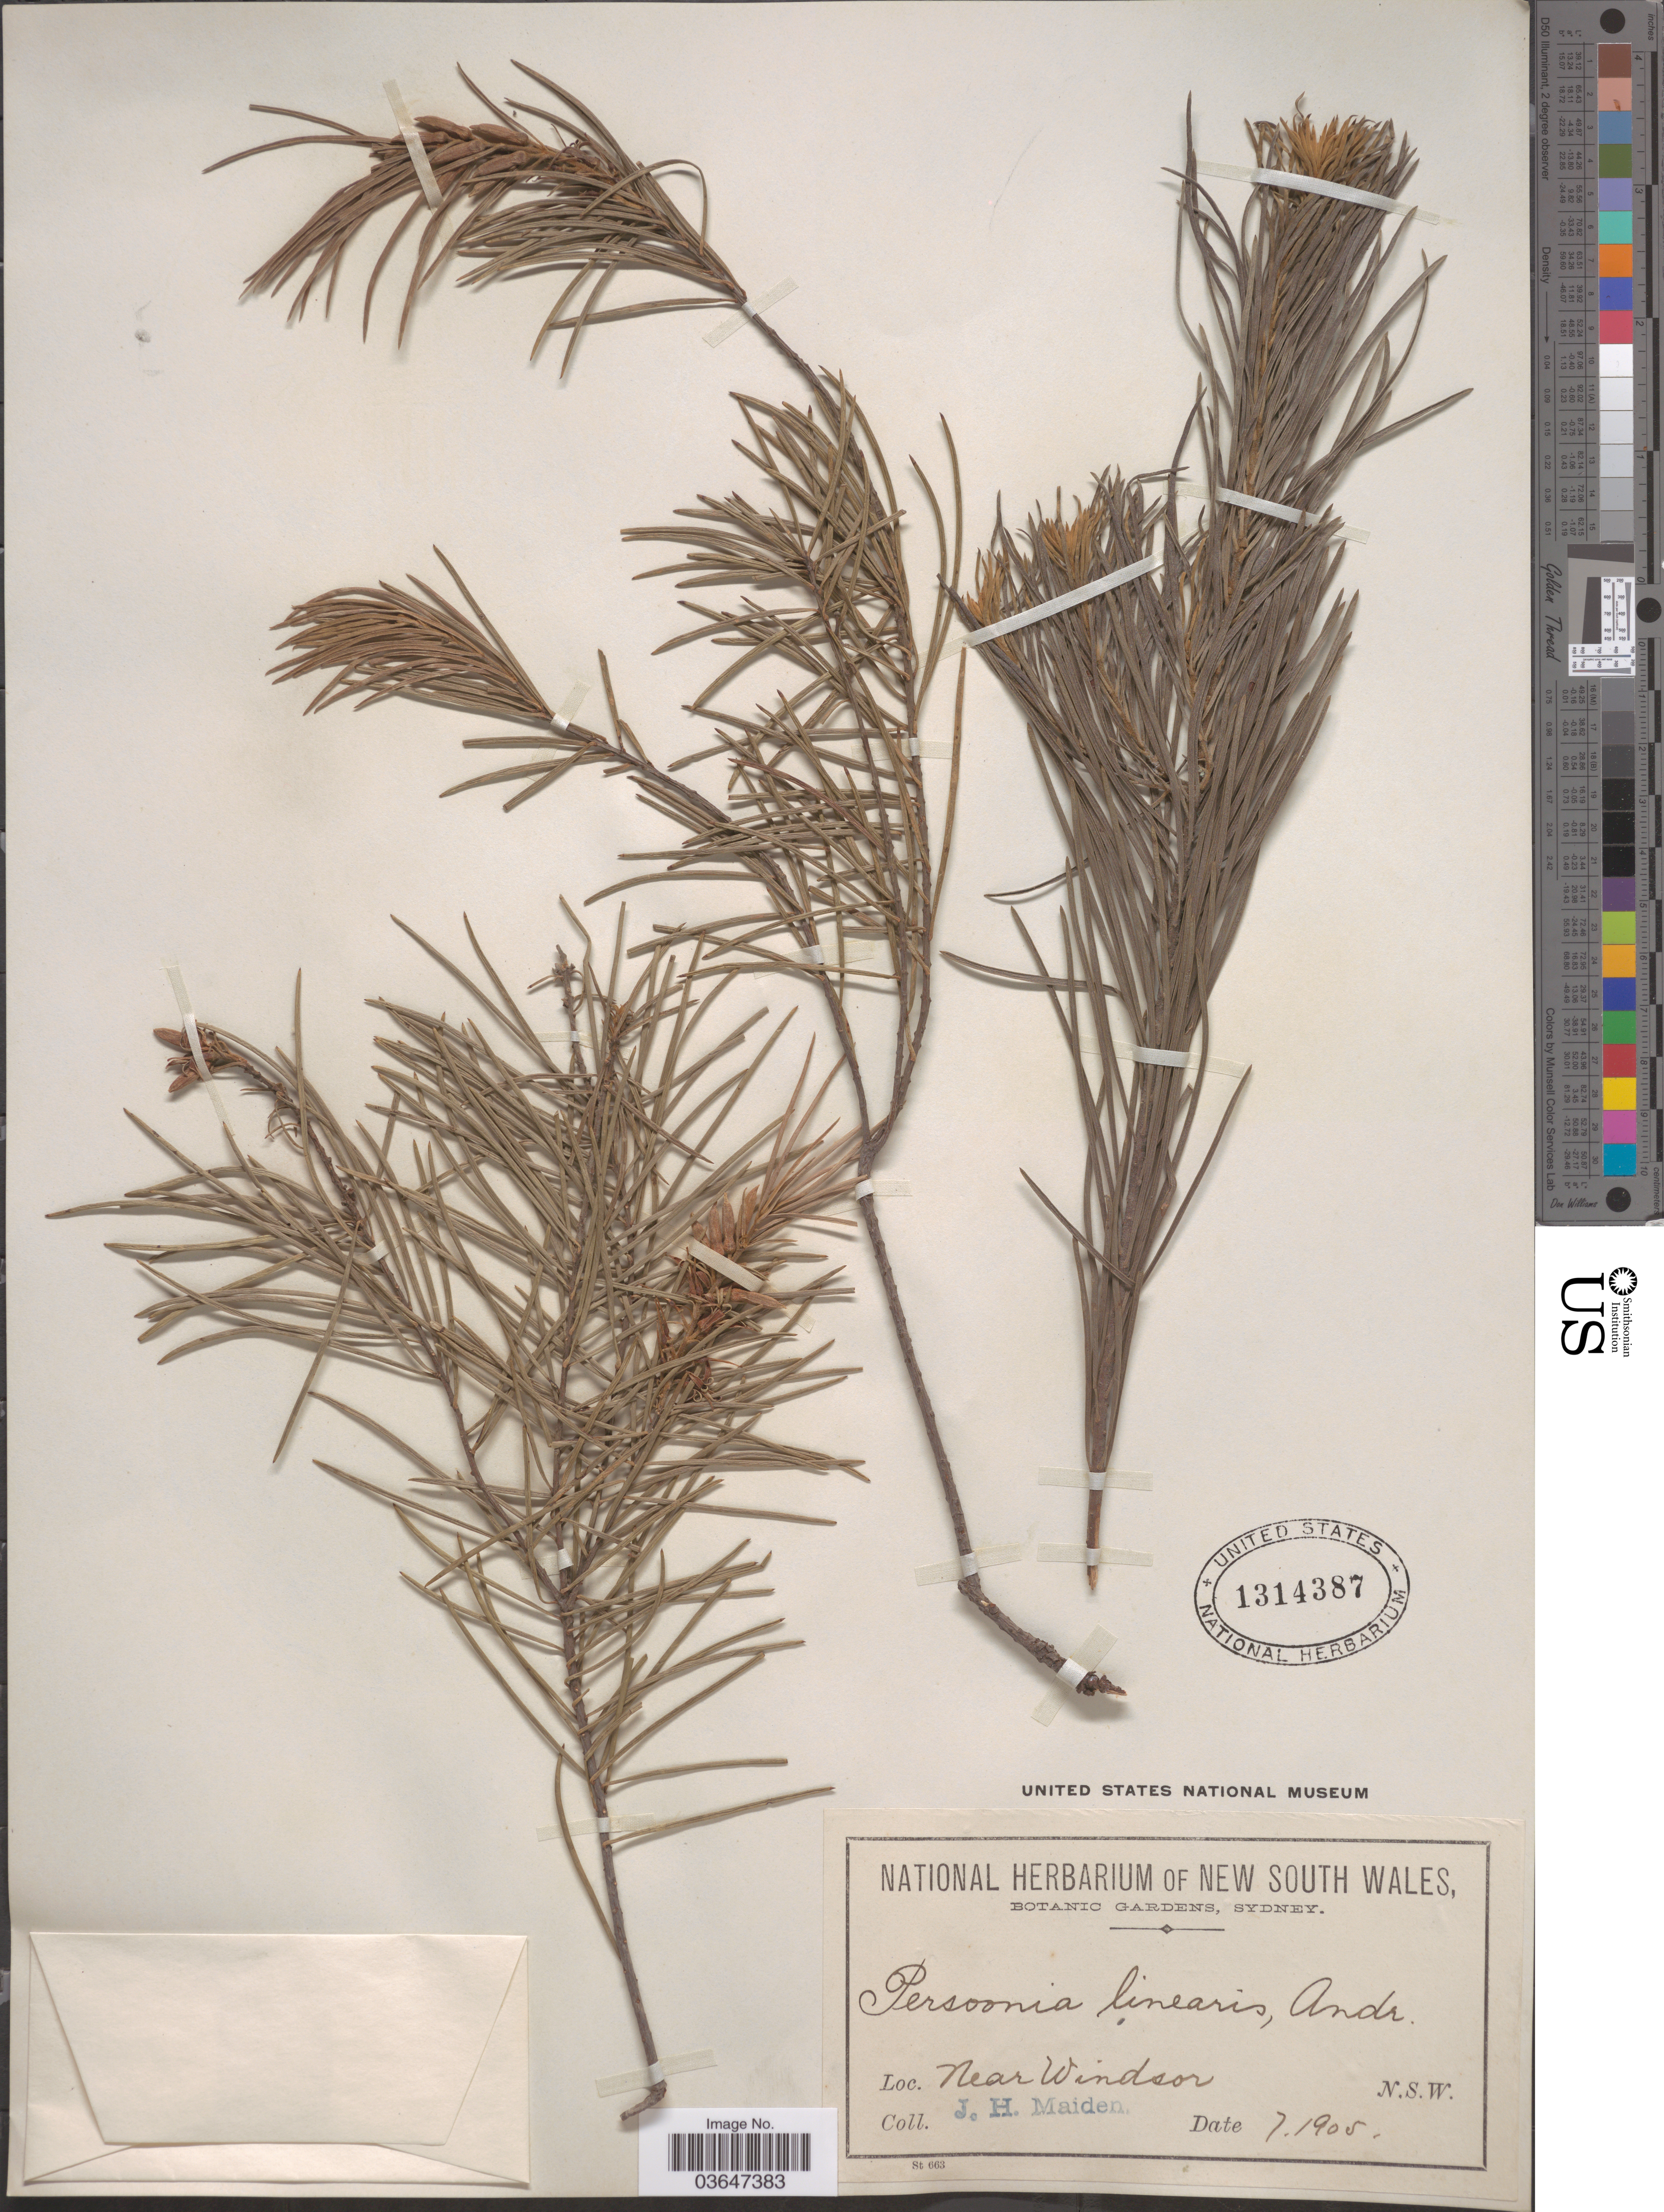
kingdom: Plantae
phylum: Tracheophyta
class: Magnoliopsida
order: Proteales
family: Proteaceae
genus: Persoonia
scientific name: Persoonia linearis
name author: Andrews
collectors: J. Maiden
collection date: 1905-07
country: Australia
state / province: New South Wales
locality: Near Windsor.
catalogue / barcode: US 1314387